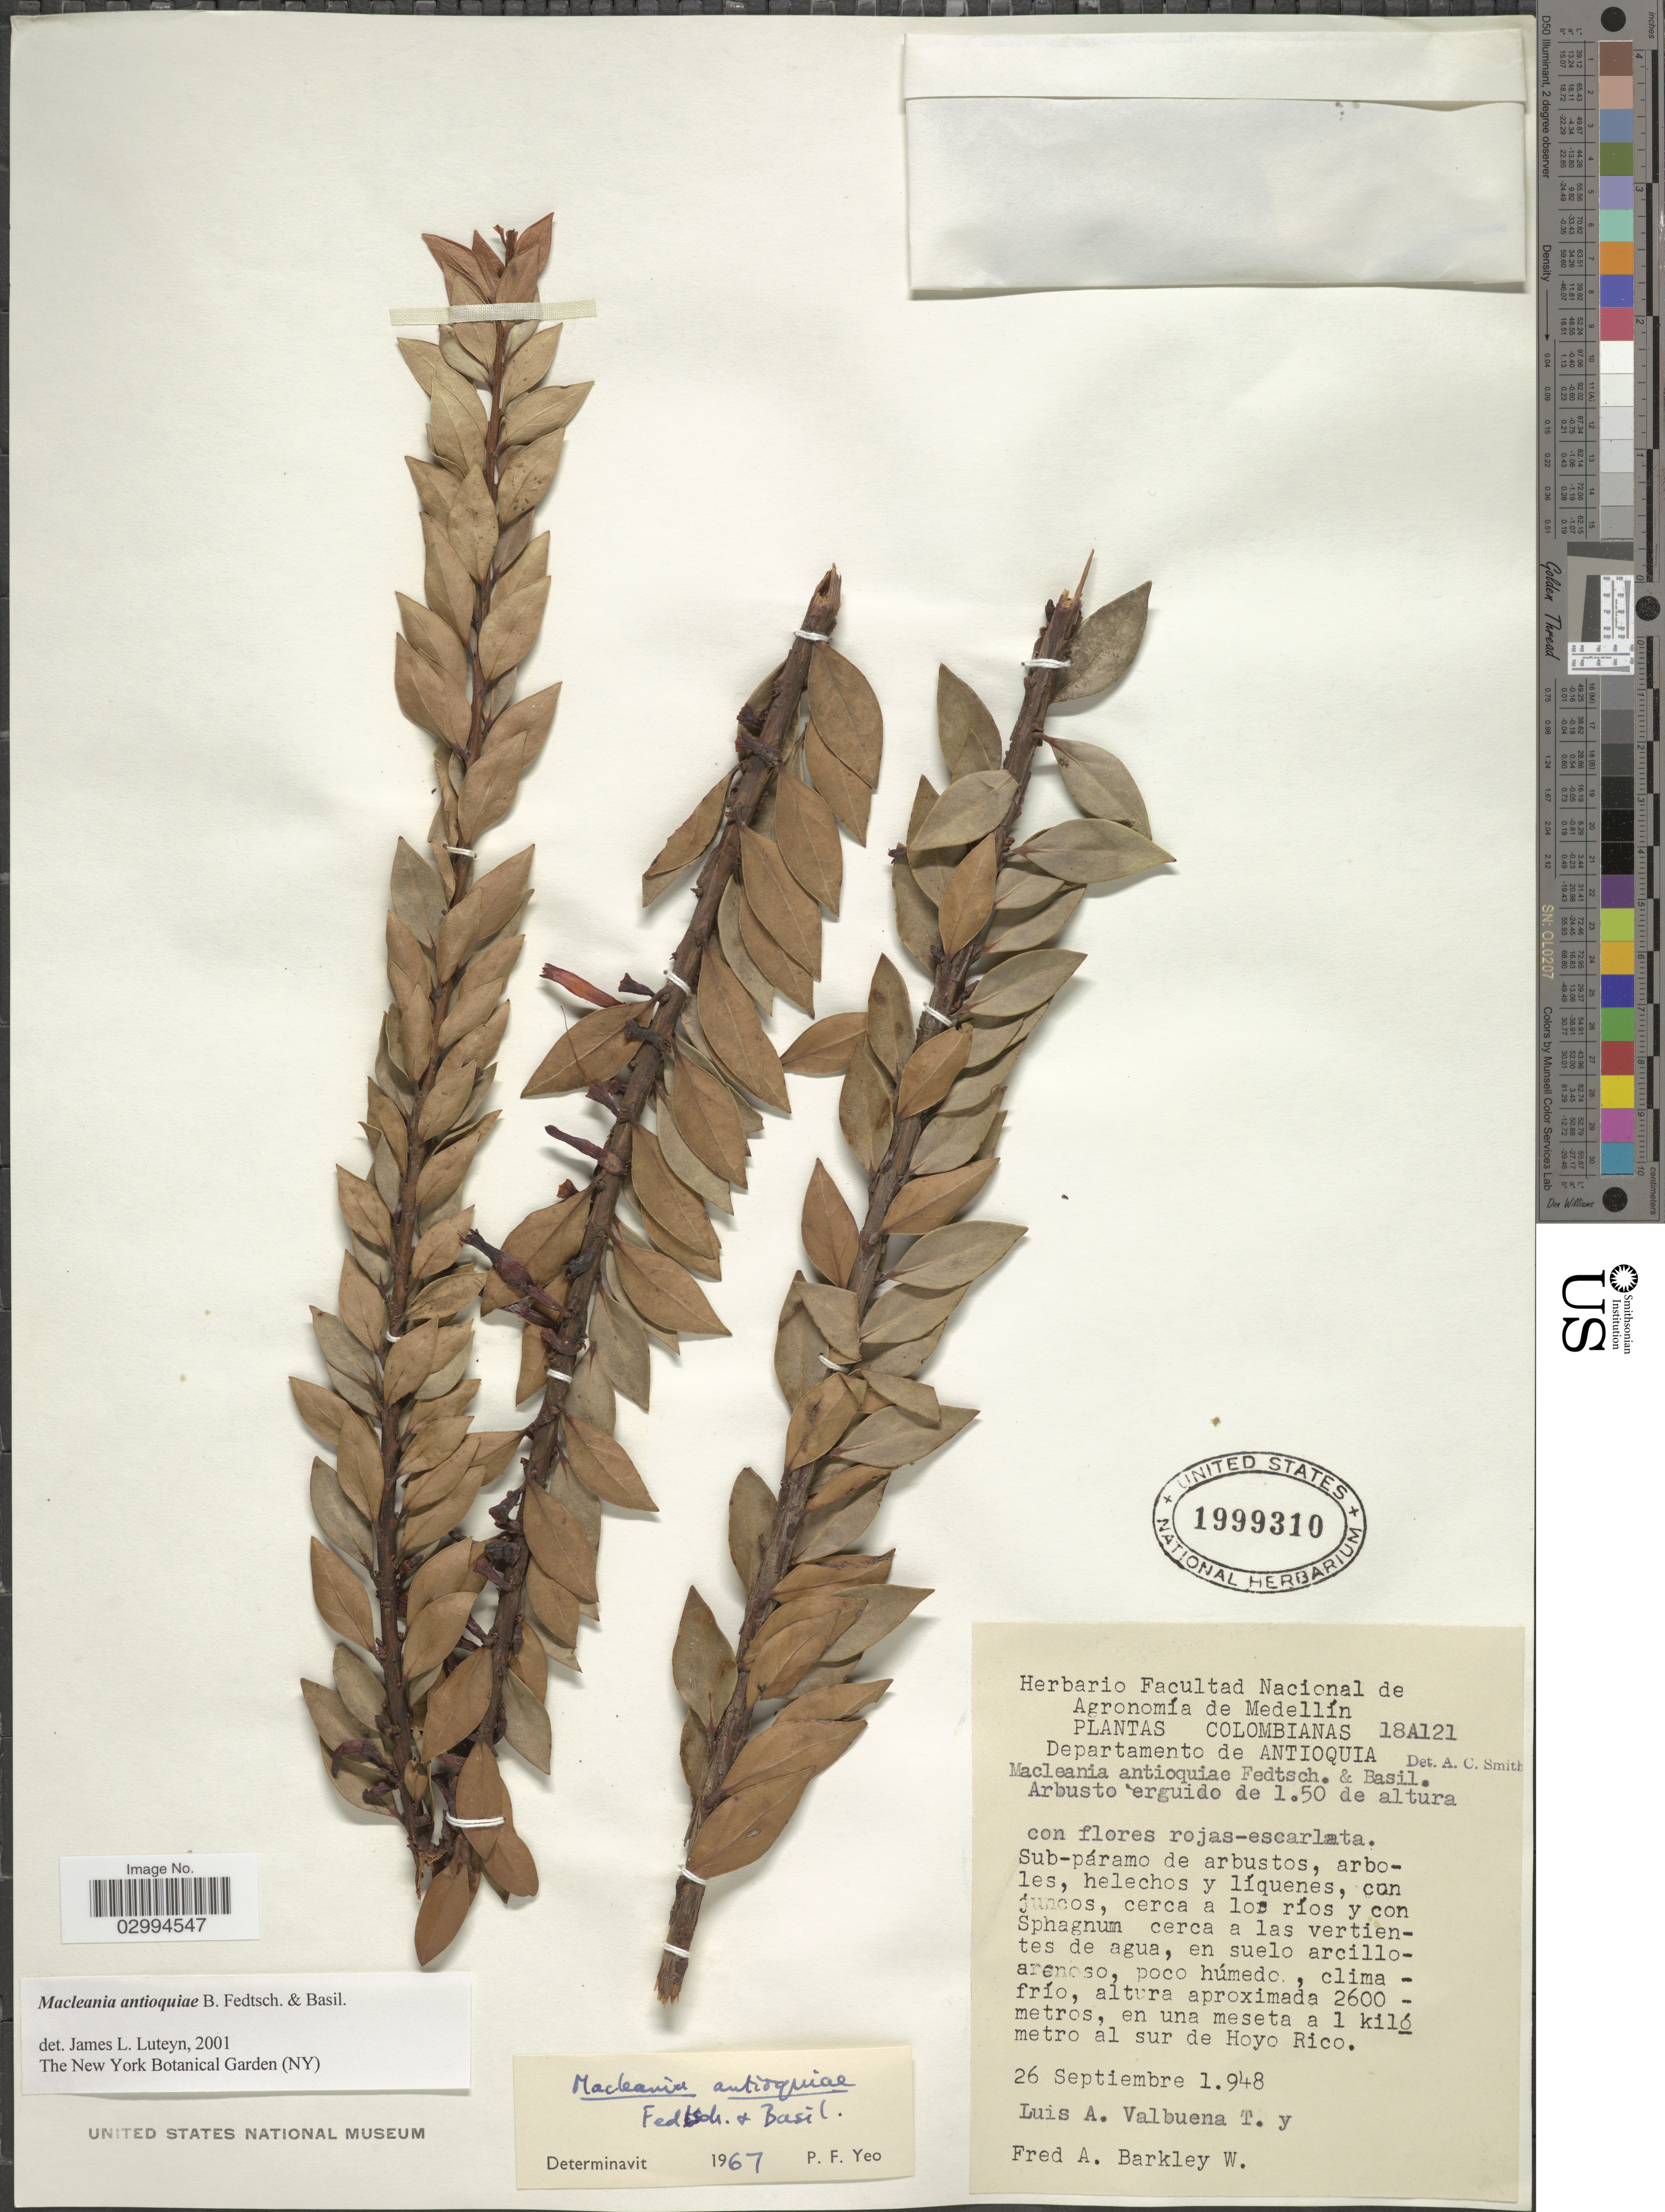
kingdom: Plantae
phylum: Tracheophyta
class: Magnoliopsida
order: Ericales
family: Ericaceae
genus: Macleania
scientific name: Macleania antioquiae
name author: B. Fedtsch. & Basilevskaja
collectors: F. Barkley W. & L. Valbuena T.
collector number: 18A121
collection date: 1948-09-26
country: Colombia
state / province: Antioquia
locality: Departamento de Antioquia. En una meseta a 1 kilómetro al sur de Hoyo Rico.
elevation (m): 2600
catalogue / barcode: US 1999310